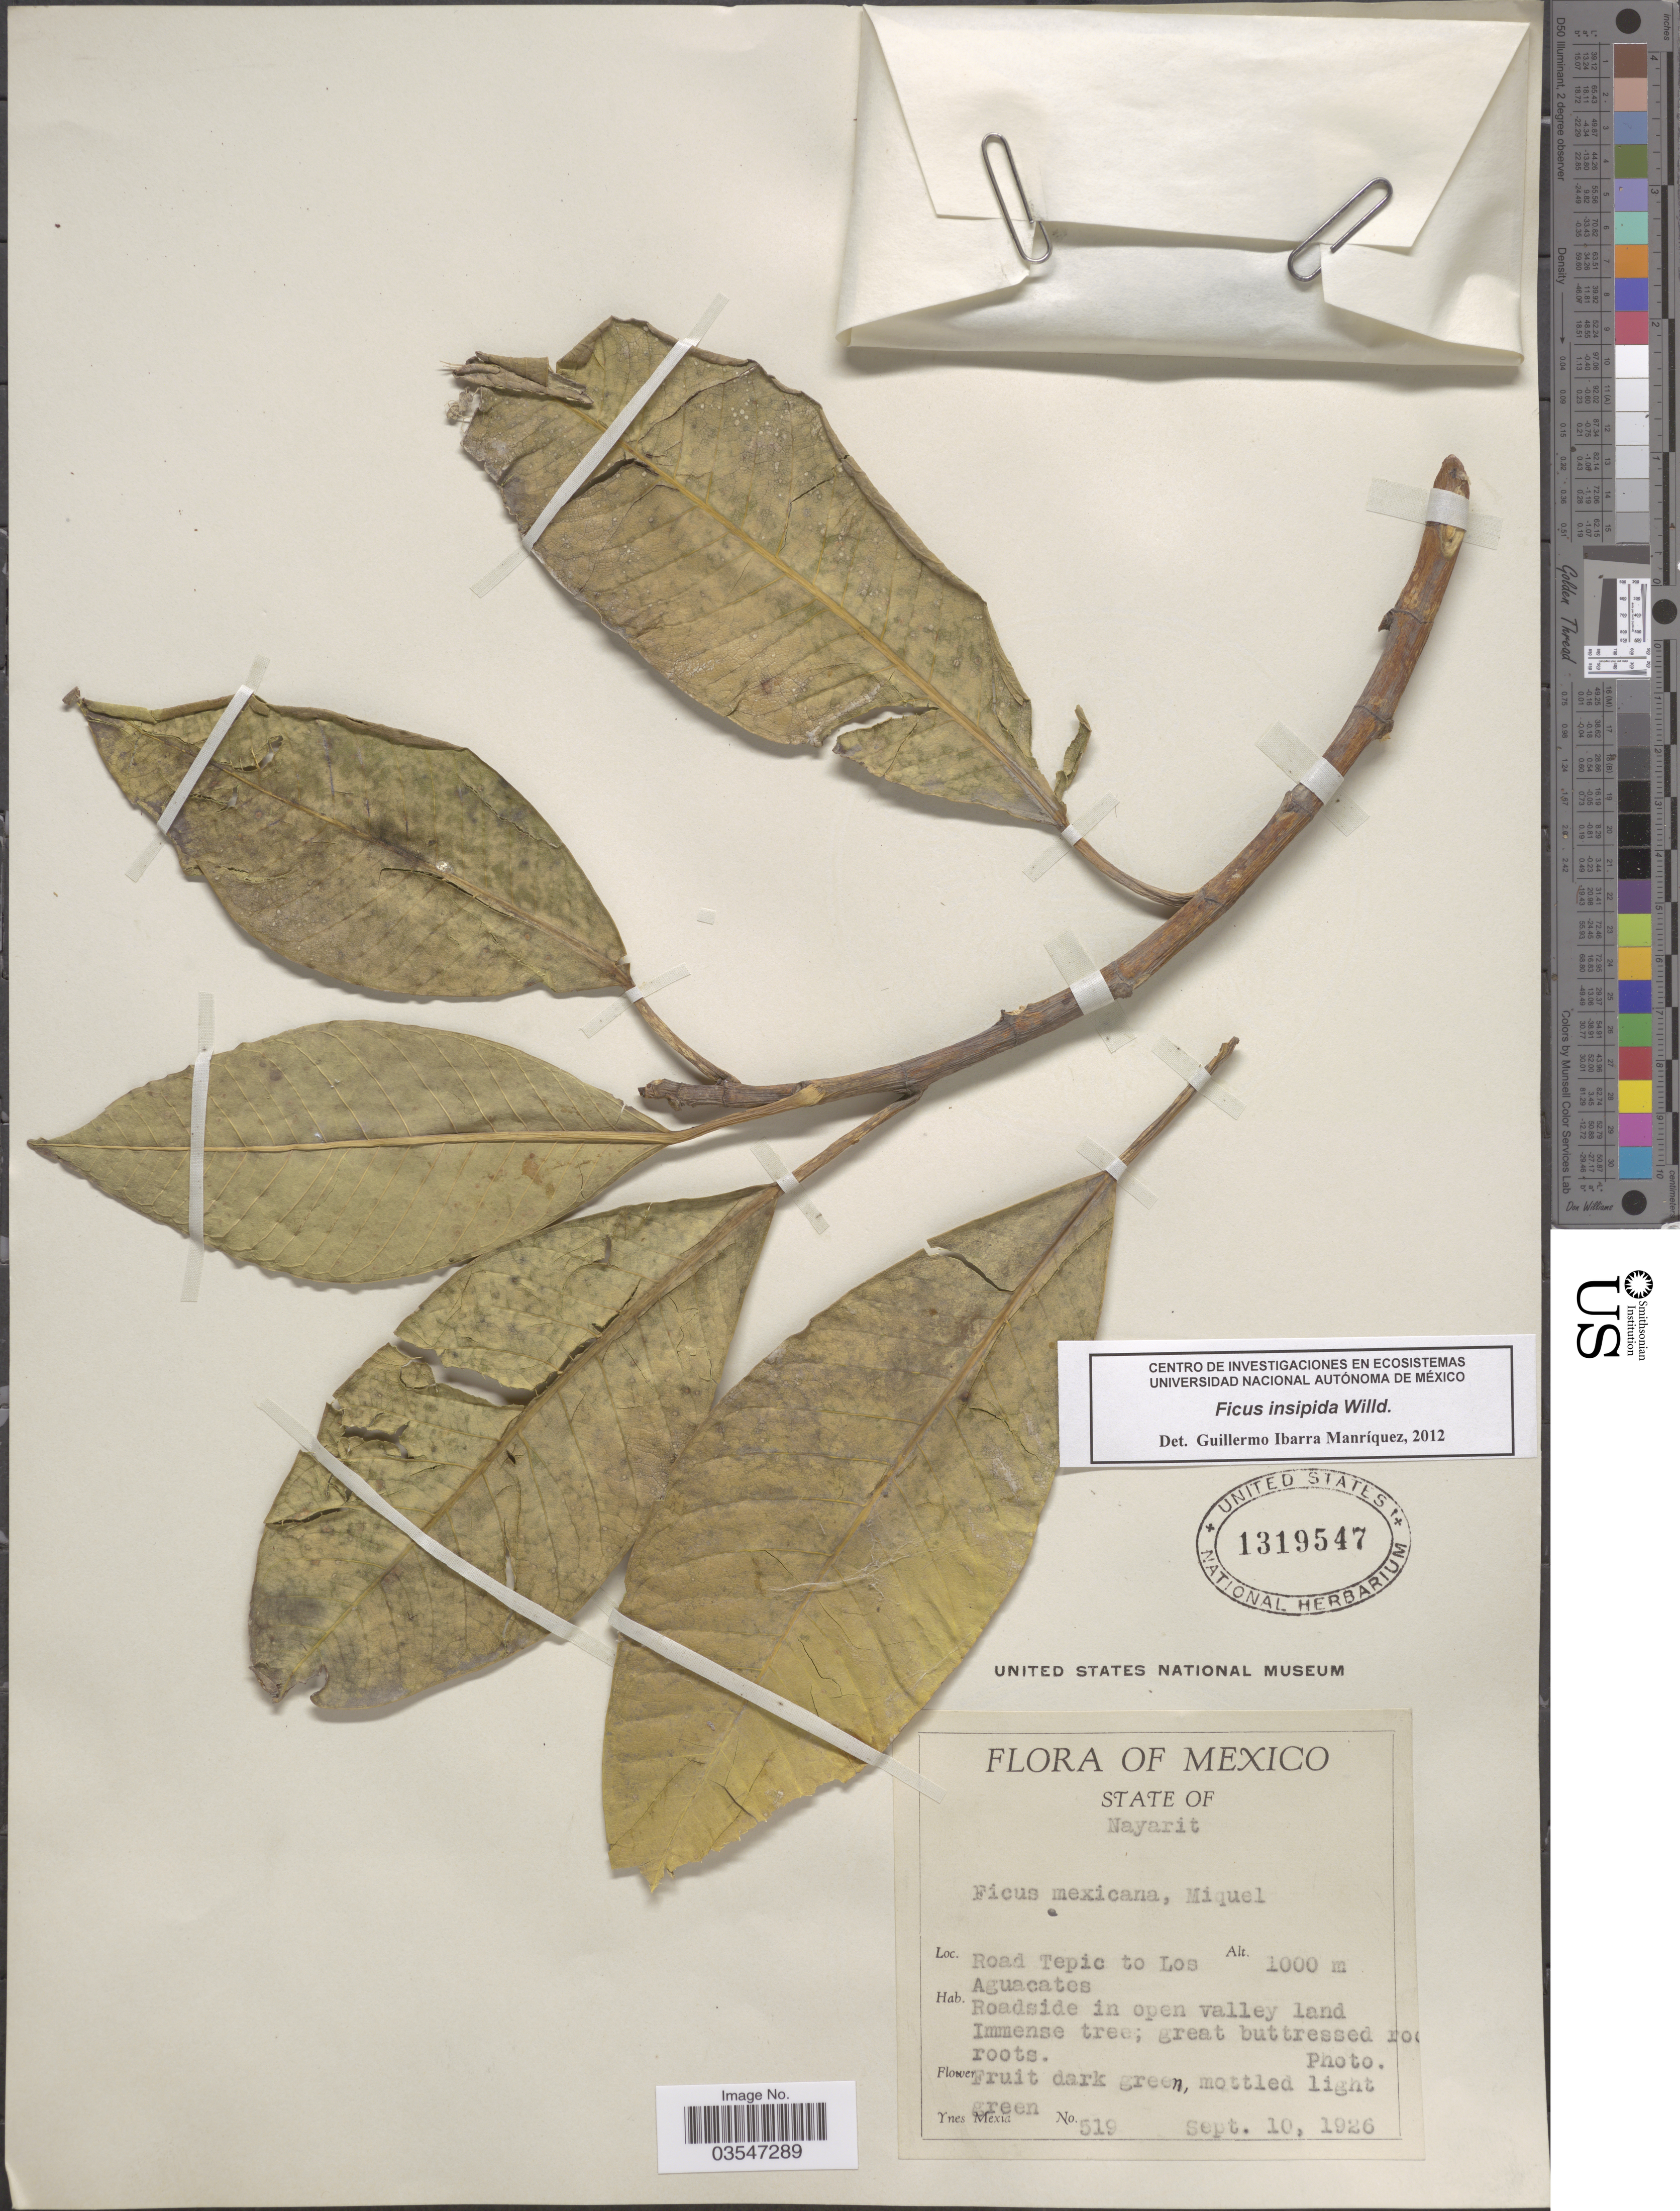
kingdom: Plantae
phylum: Tracheophyta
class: Magnoliopsida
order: Rosales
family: Moraceae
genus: Ficus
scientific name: Ficus insipida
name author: Willd.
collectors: Y. Mexia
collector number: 519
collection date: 1926-09-10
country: Mexico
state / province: Nayarit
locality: Road Tepic to Los Aguacates.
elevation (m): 1000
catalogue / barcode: US 1319547